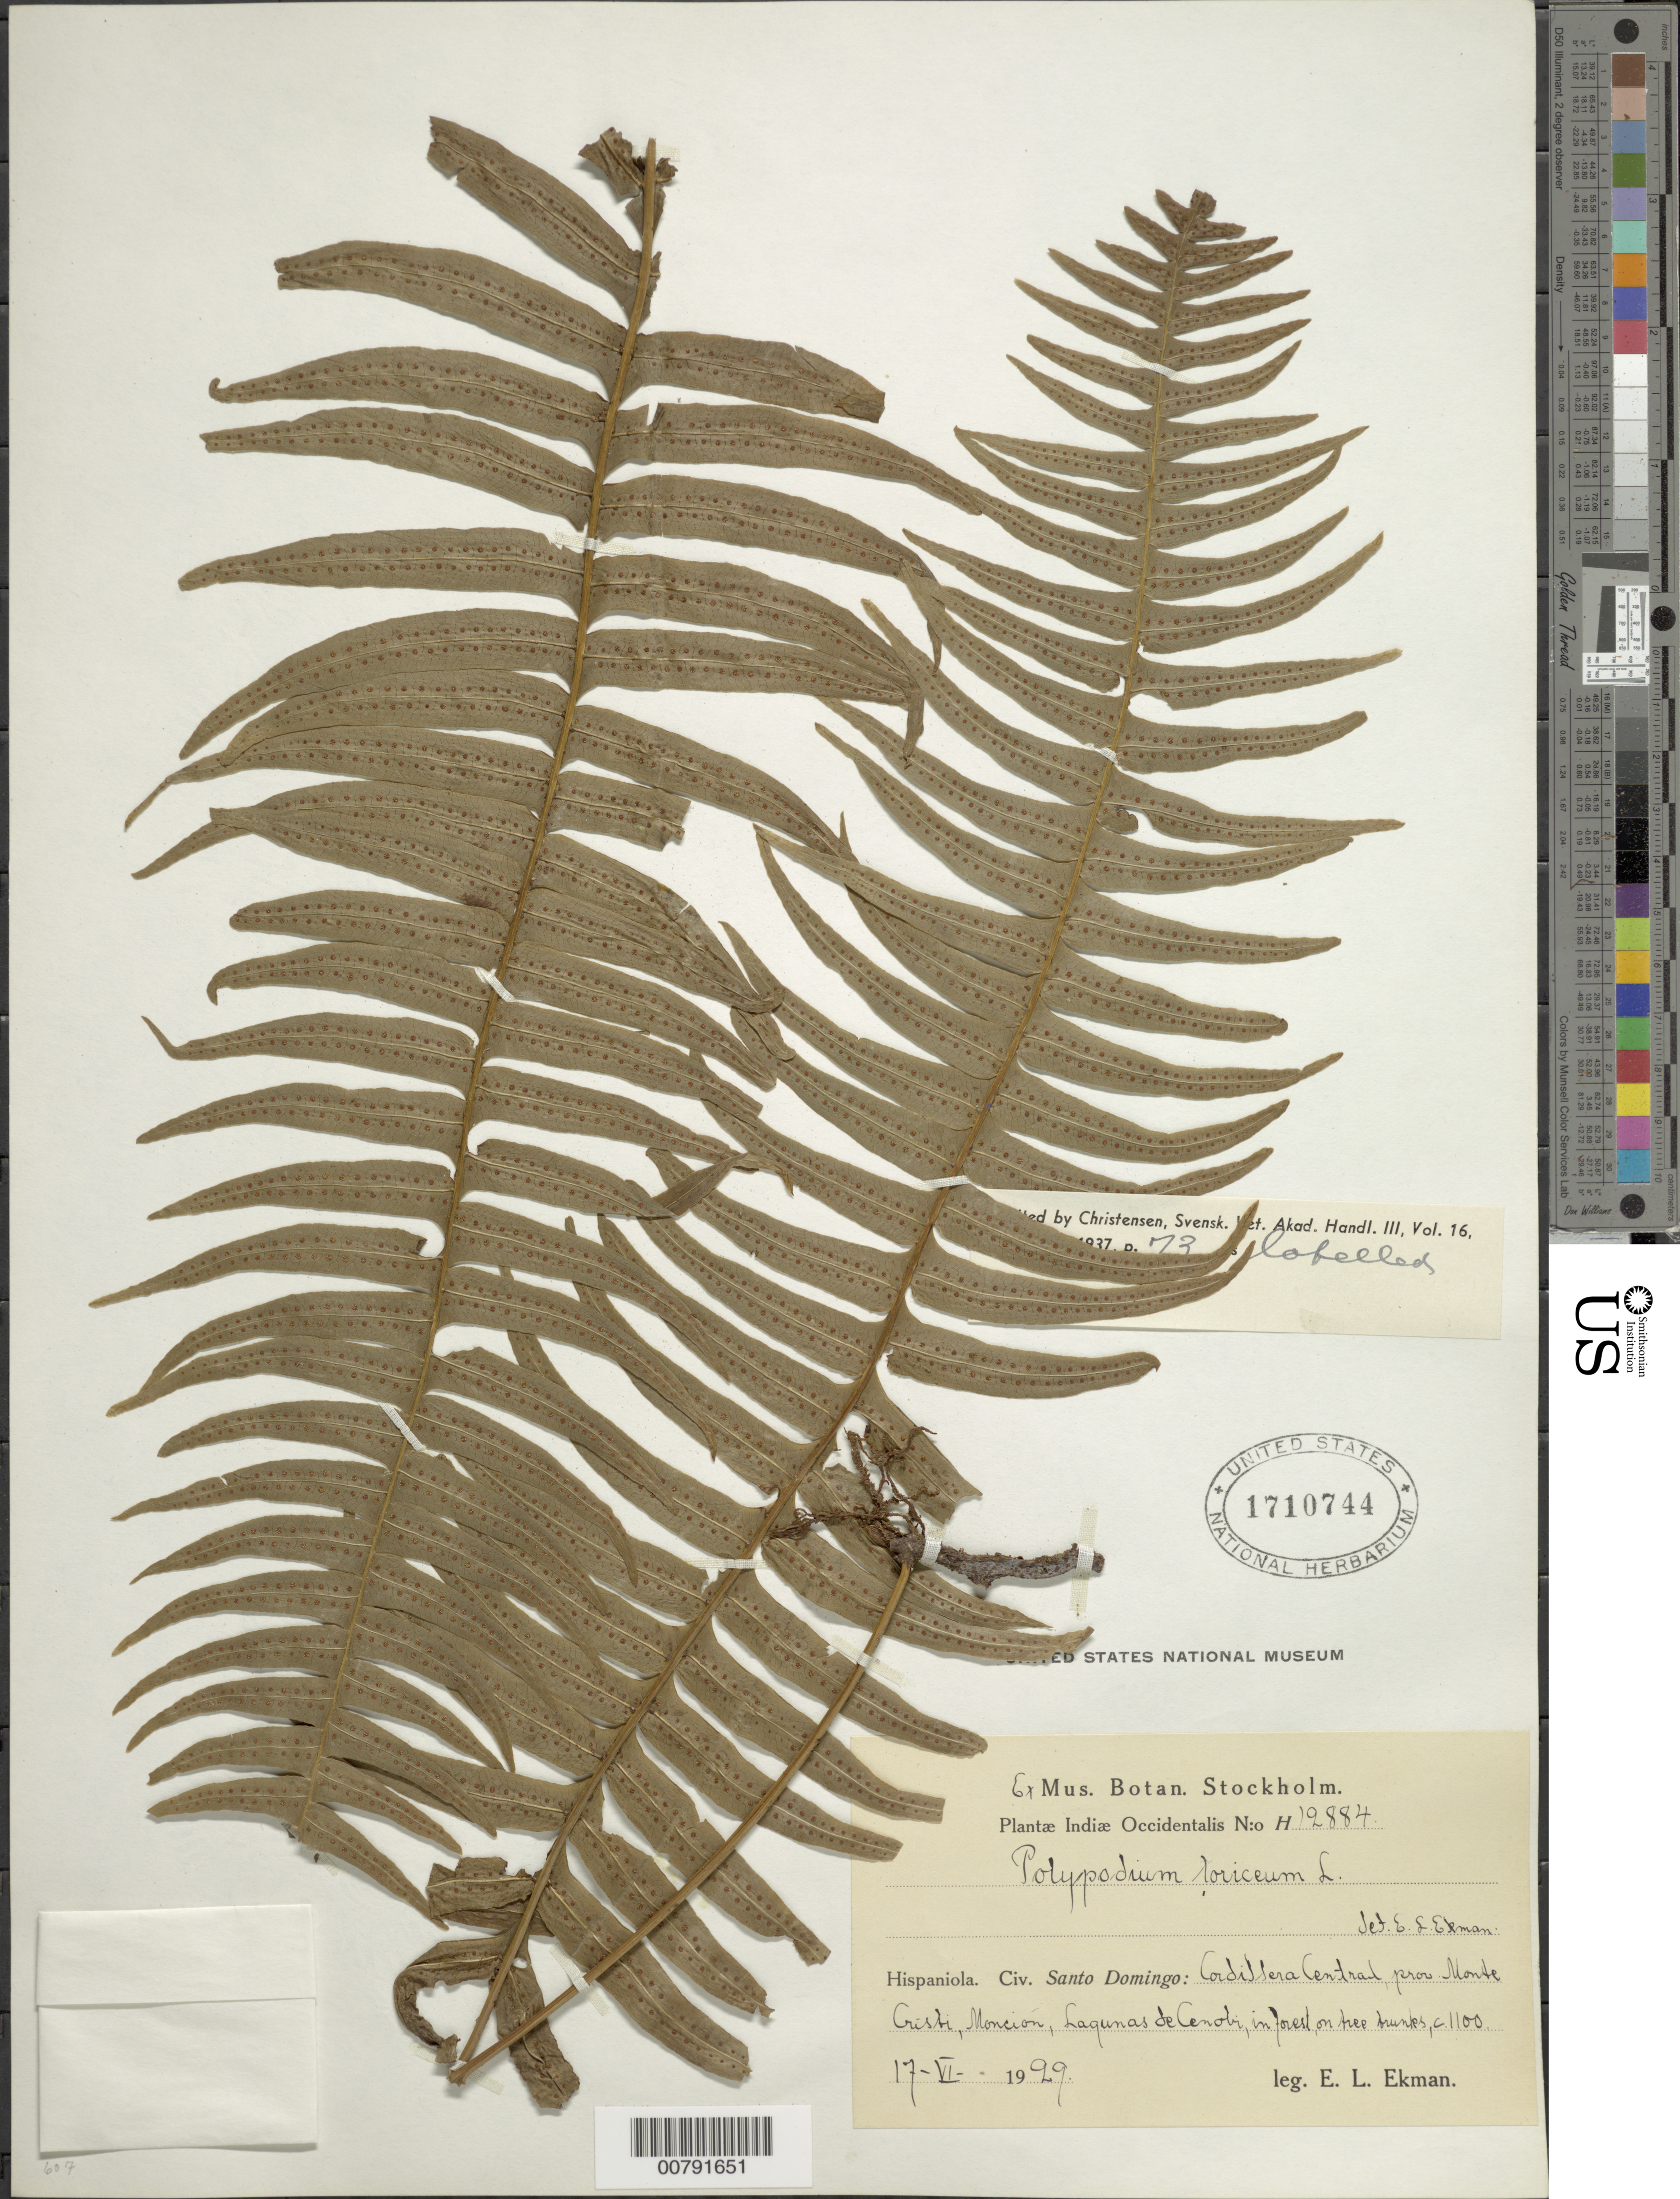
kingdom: Plantae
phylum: Tracheophyta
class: Polypodiopsida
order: Polypodiales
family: Polypodiaceae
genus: Serpocaulon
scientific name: Serpocaulon loriceum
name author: (L.) A.R. Sm.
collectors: E. L. Ekman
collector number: H 12884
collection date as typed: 17 Jun 1929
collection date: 1929-06-17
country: Dominican Republic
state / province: Monte Cristi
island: Hispaniola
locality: Cordillera Central, Manción, Lagunas de Cenobi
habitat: In forest, on tree trunks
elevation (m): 1100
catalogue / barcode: US 1710744